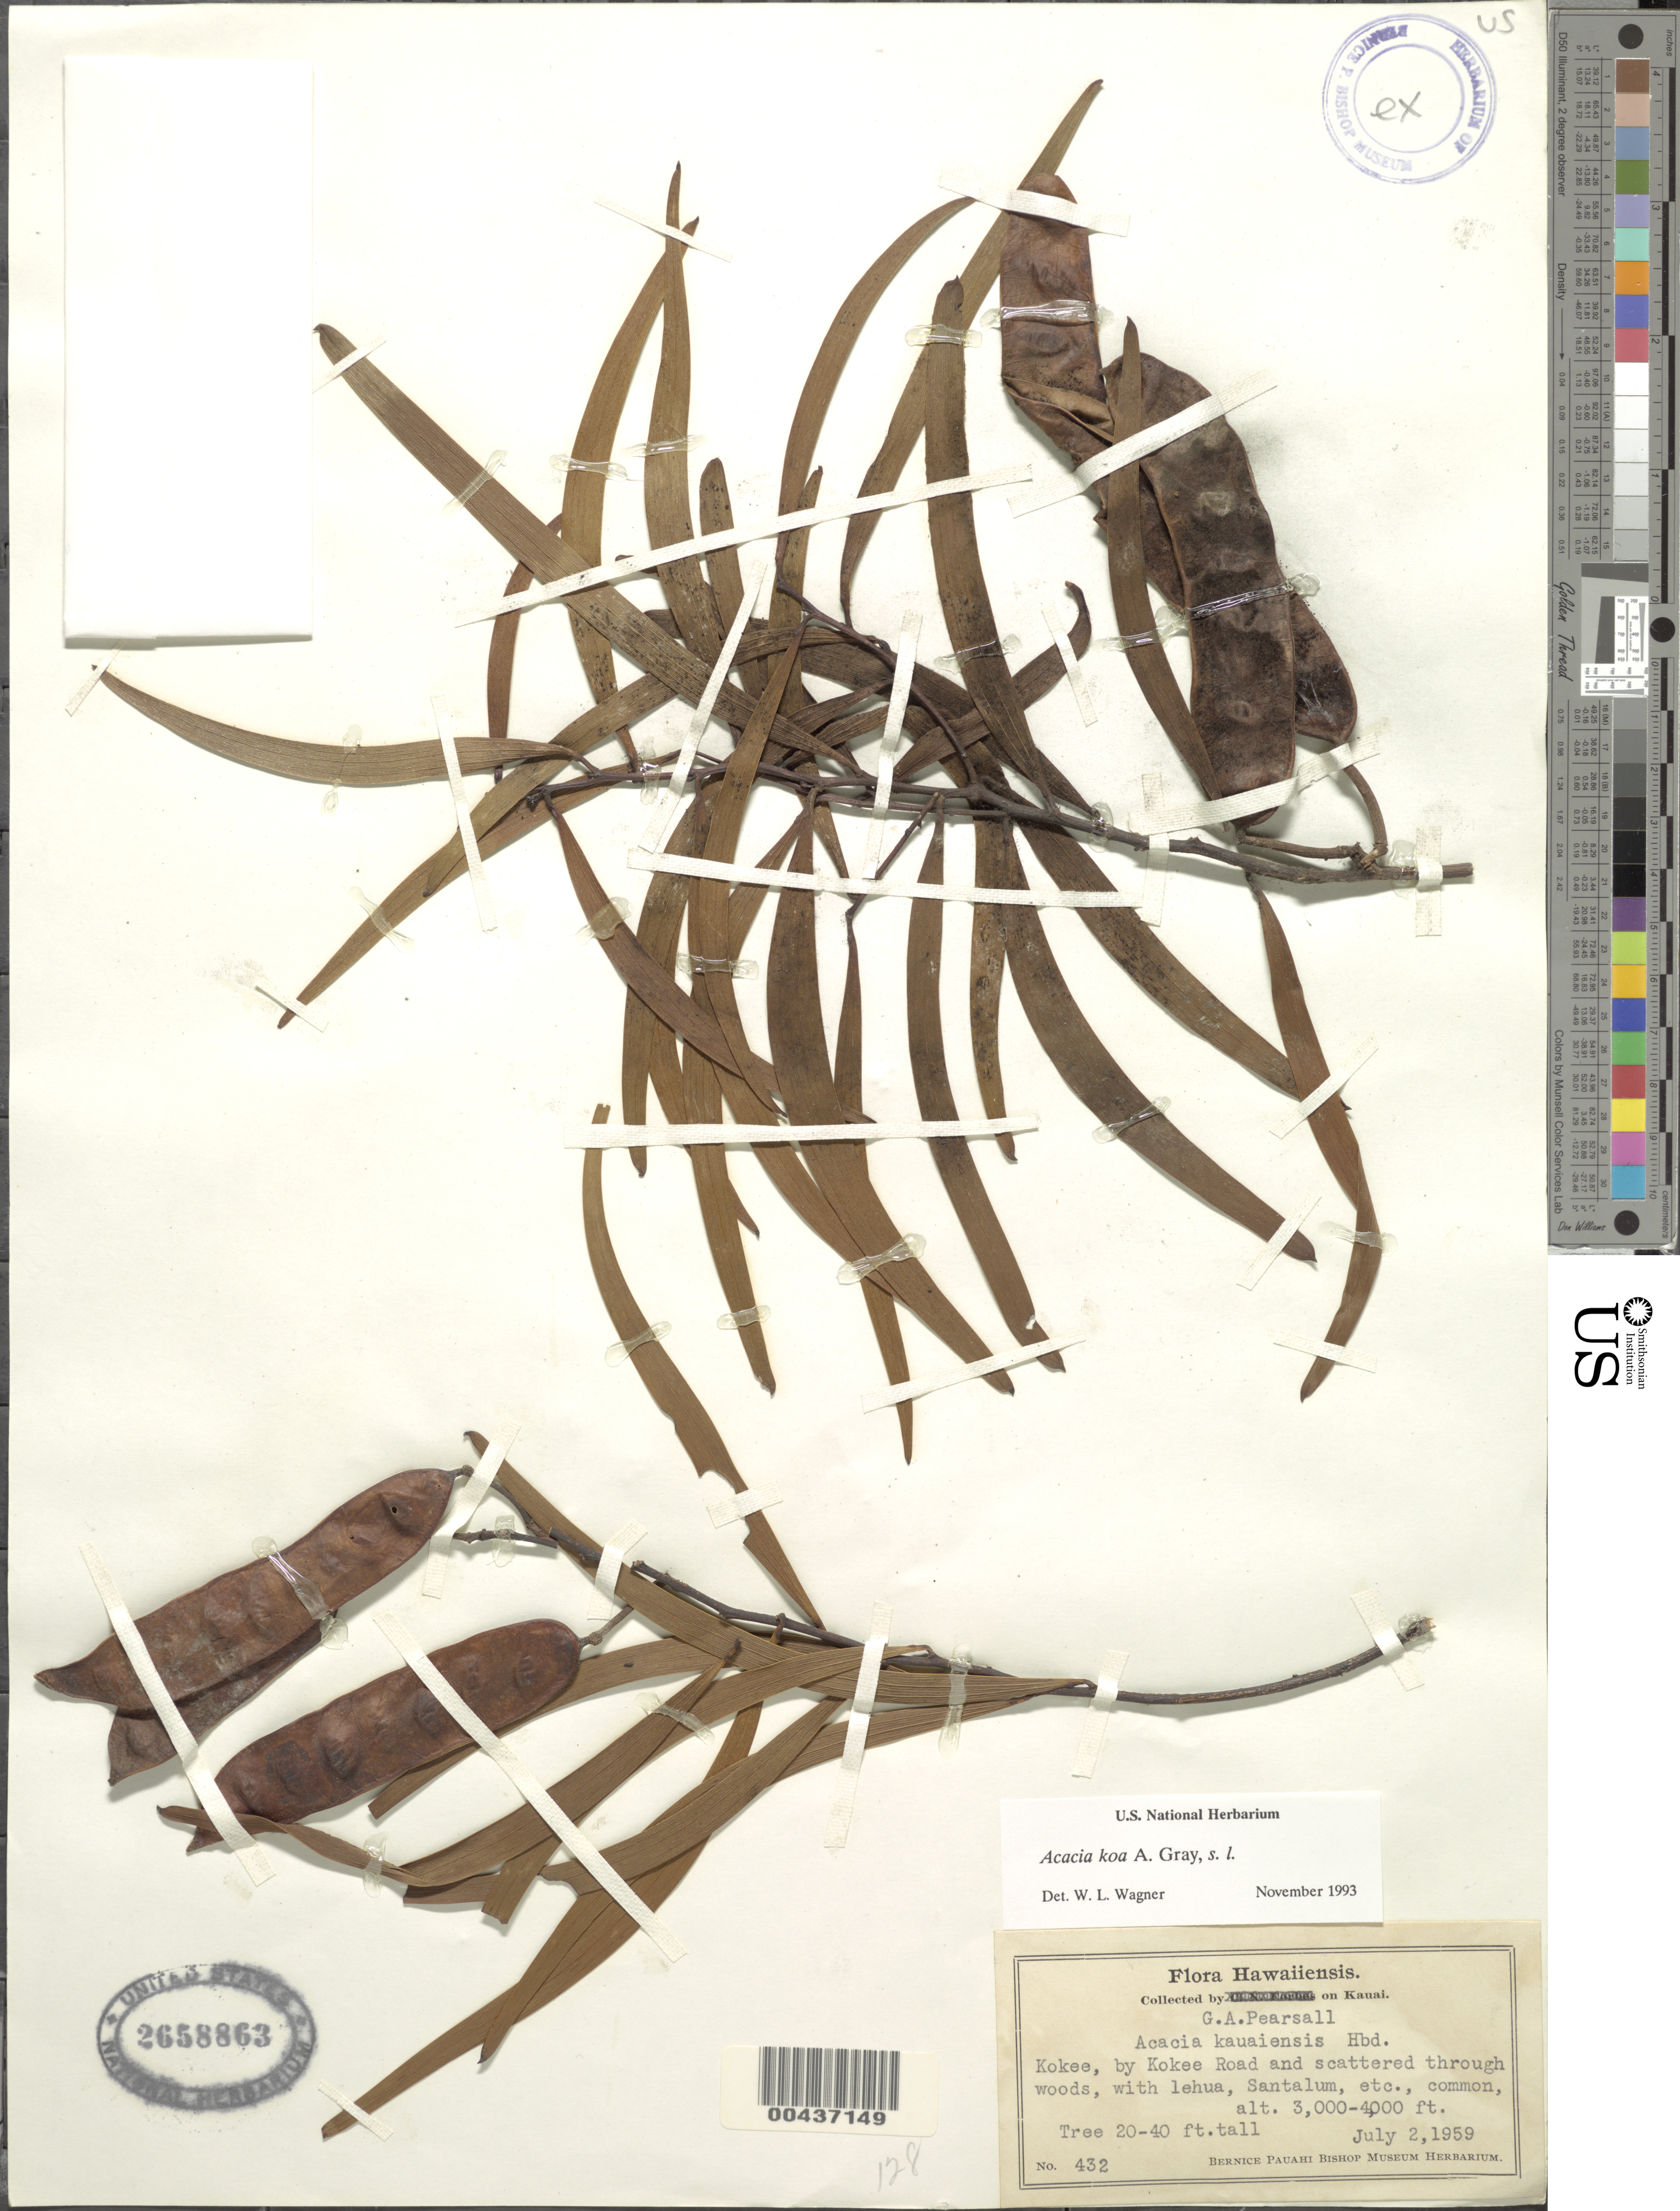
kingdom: Plantae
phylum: Tracheophyta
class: Magnoliopsida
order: Fabales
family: Fabaceae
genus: Acacia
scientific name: Acacia koa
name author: A. Gray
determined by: Wagner, W. L., (BOT), Smithsonian Institution - National Museum of Natural History (UNITED STATES)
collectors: G. Pearsall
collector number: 432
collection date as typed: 2 Jul 1959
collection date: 1959-07-02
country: United States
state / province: Hawaii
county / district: Honolulu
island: Oahu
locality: Kokee, by Kokee Road and scattered through woods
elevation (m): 914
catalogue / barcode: US 2658863